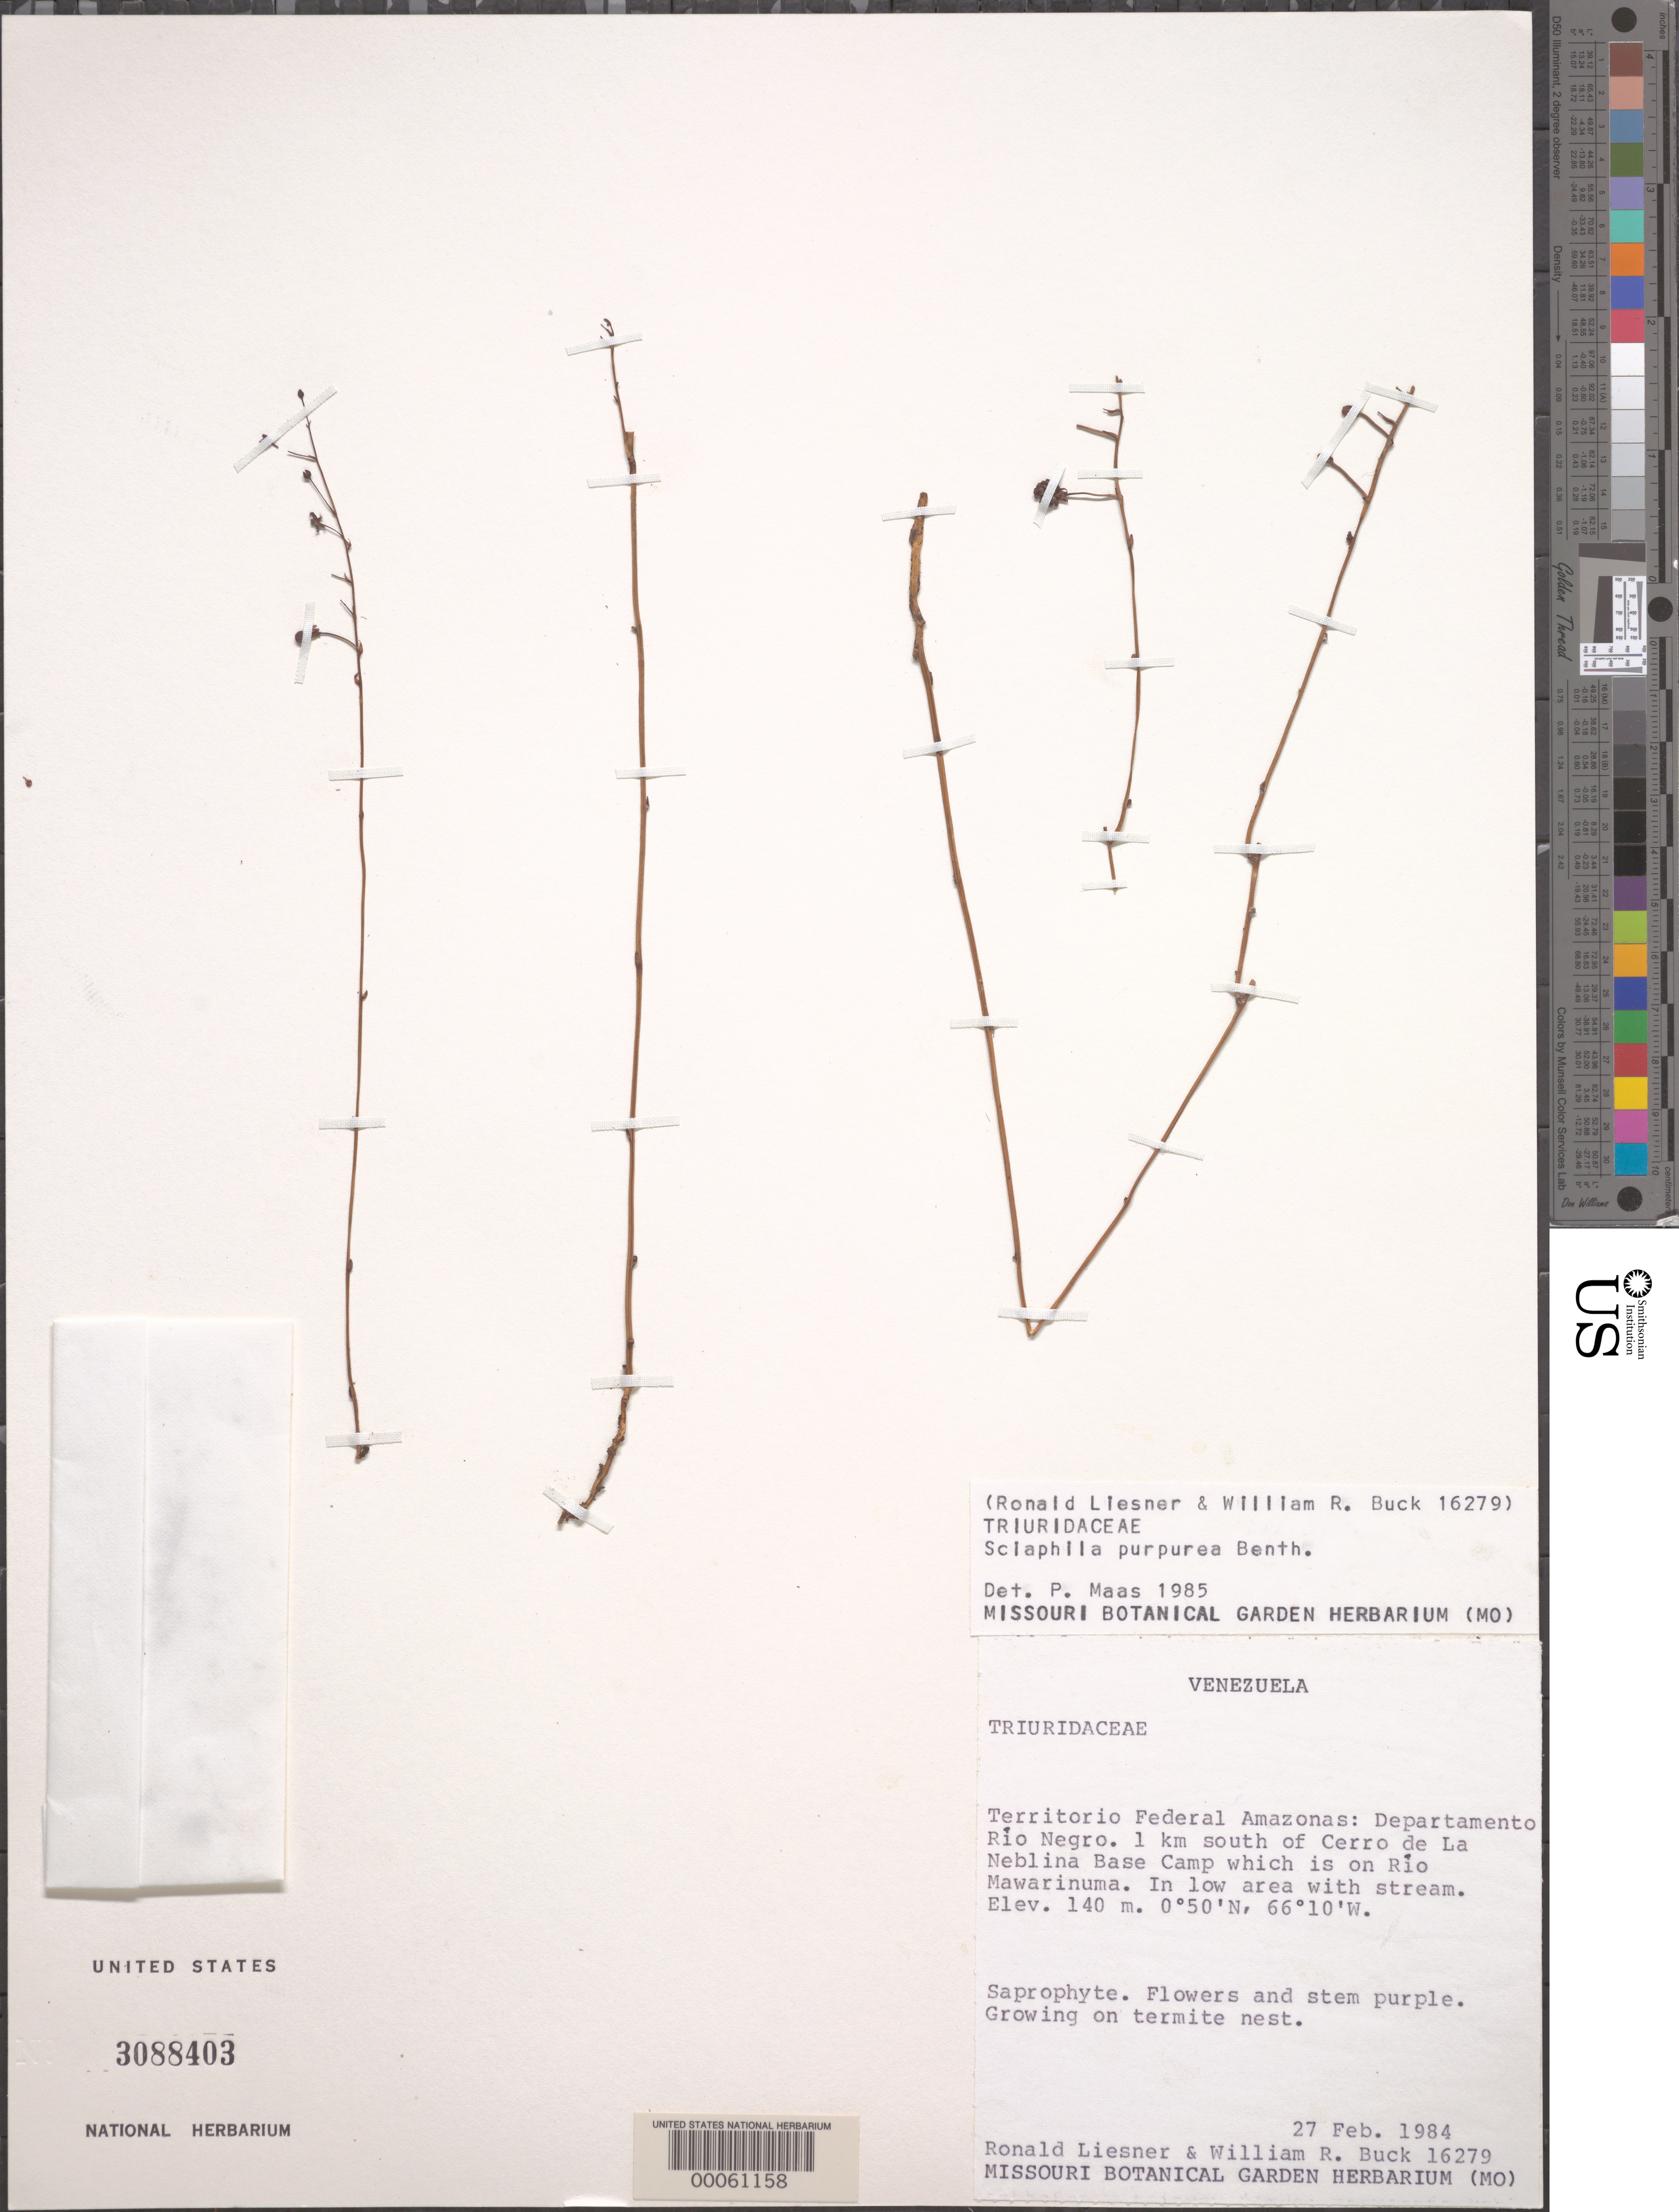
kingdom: Plantae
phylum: Tracheophyta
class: Liliopsida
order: Pandanales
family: Triuridaceae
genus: Sciaphila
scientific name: Sciaphila purpurea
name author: Benth.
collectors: R. L. Liesner & W. R. Buck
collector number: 16279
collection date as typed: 24 Feb 1984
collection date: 1984-02-24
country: Venezuela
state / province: Amazonas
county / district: Rio Negro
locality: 1 km s of cerro de la neblina base camp; along rio mawarinuma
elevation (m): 140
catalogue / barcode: US 3088403